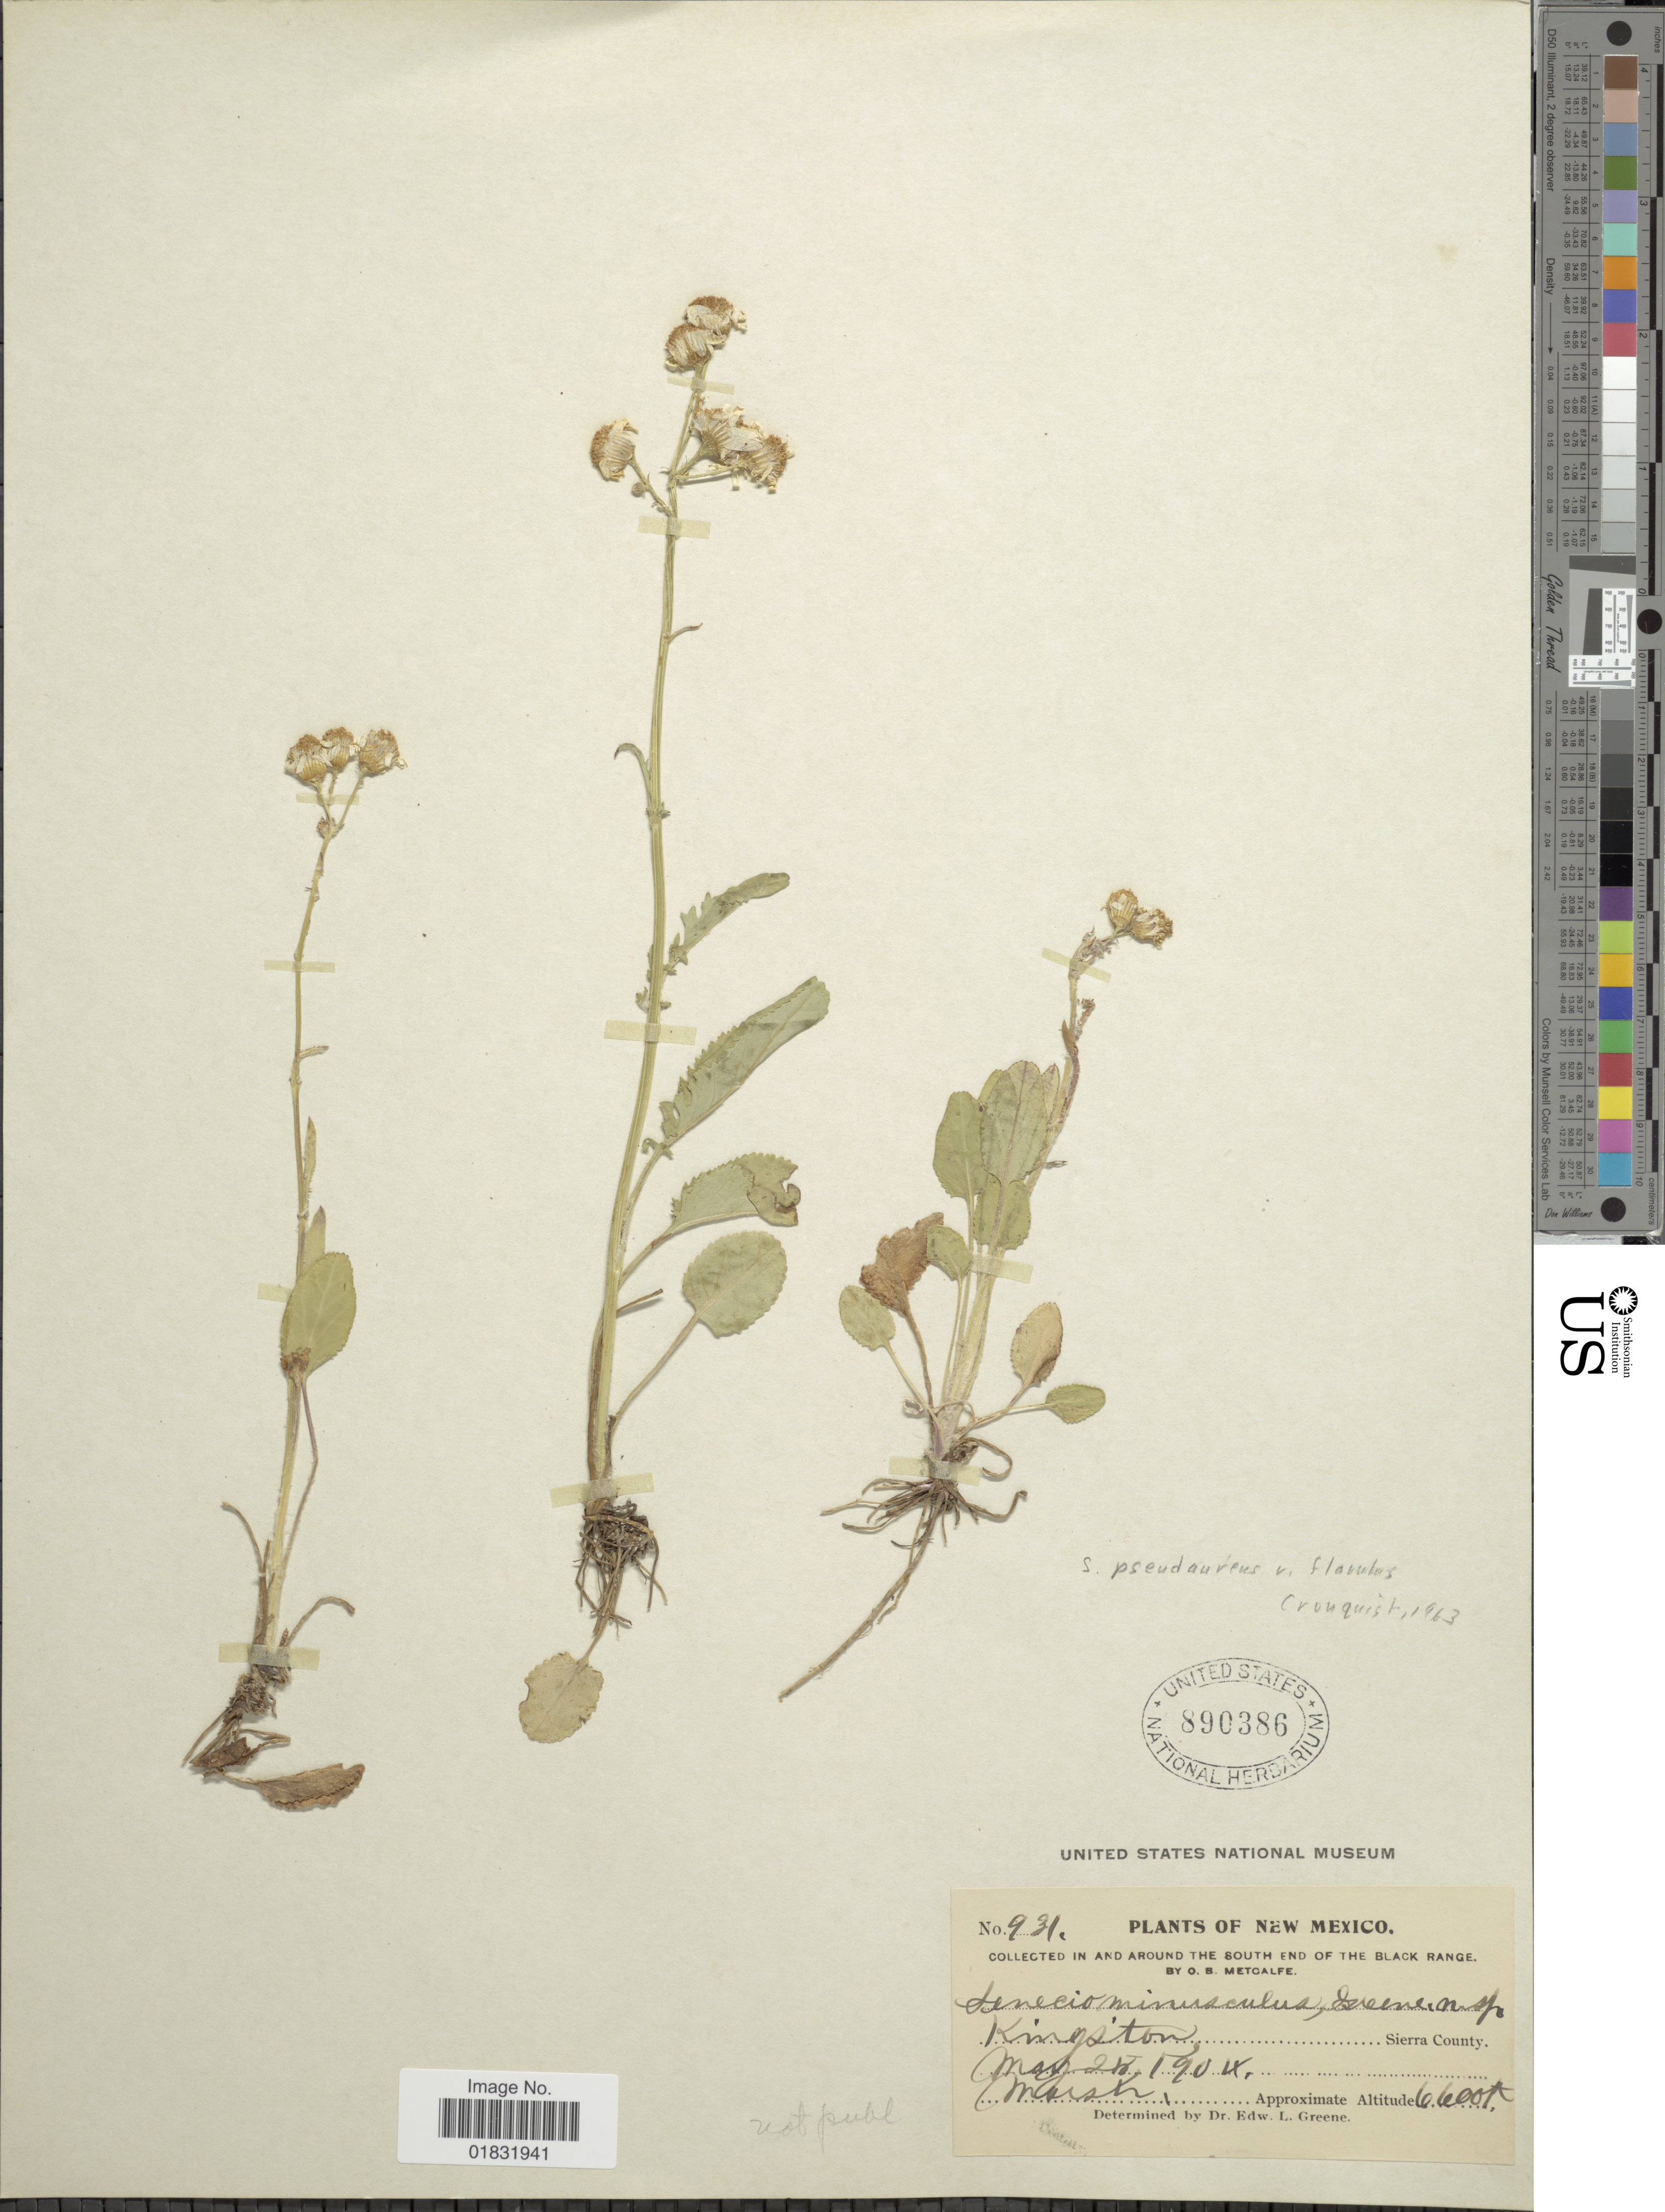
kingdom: Plantae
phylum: Tracheophyta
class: Magnoliopsida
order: Asterales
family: Asteraceae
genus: Packera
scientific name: Packera pseudaurea var. flavula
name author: (Greene) Trock & T.M. Barkley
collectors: O. B. Metcalfe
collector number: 921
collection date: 1902-05-25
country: United States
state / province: New Mexico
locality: In and around the South of the Vlack Range, Kingston, Sierra County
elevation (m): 2012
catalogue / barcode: US 890386